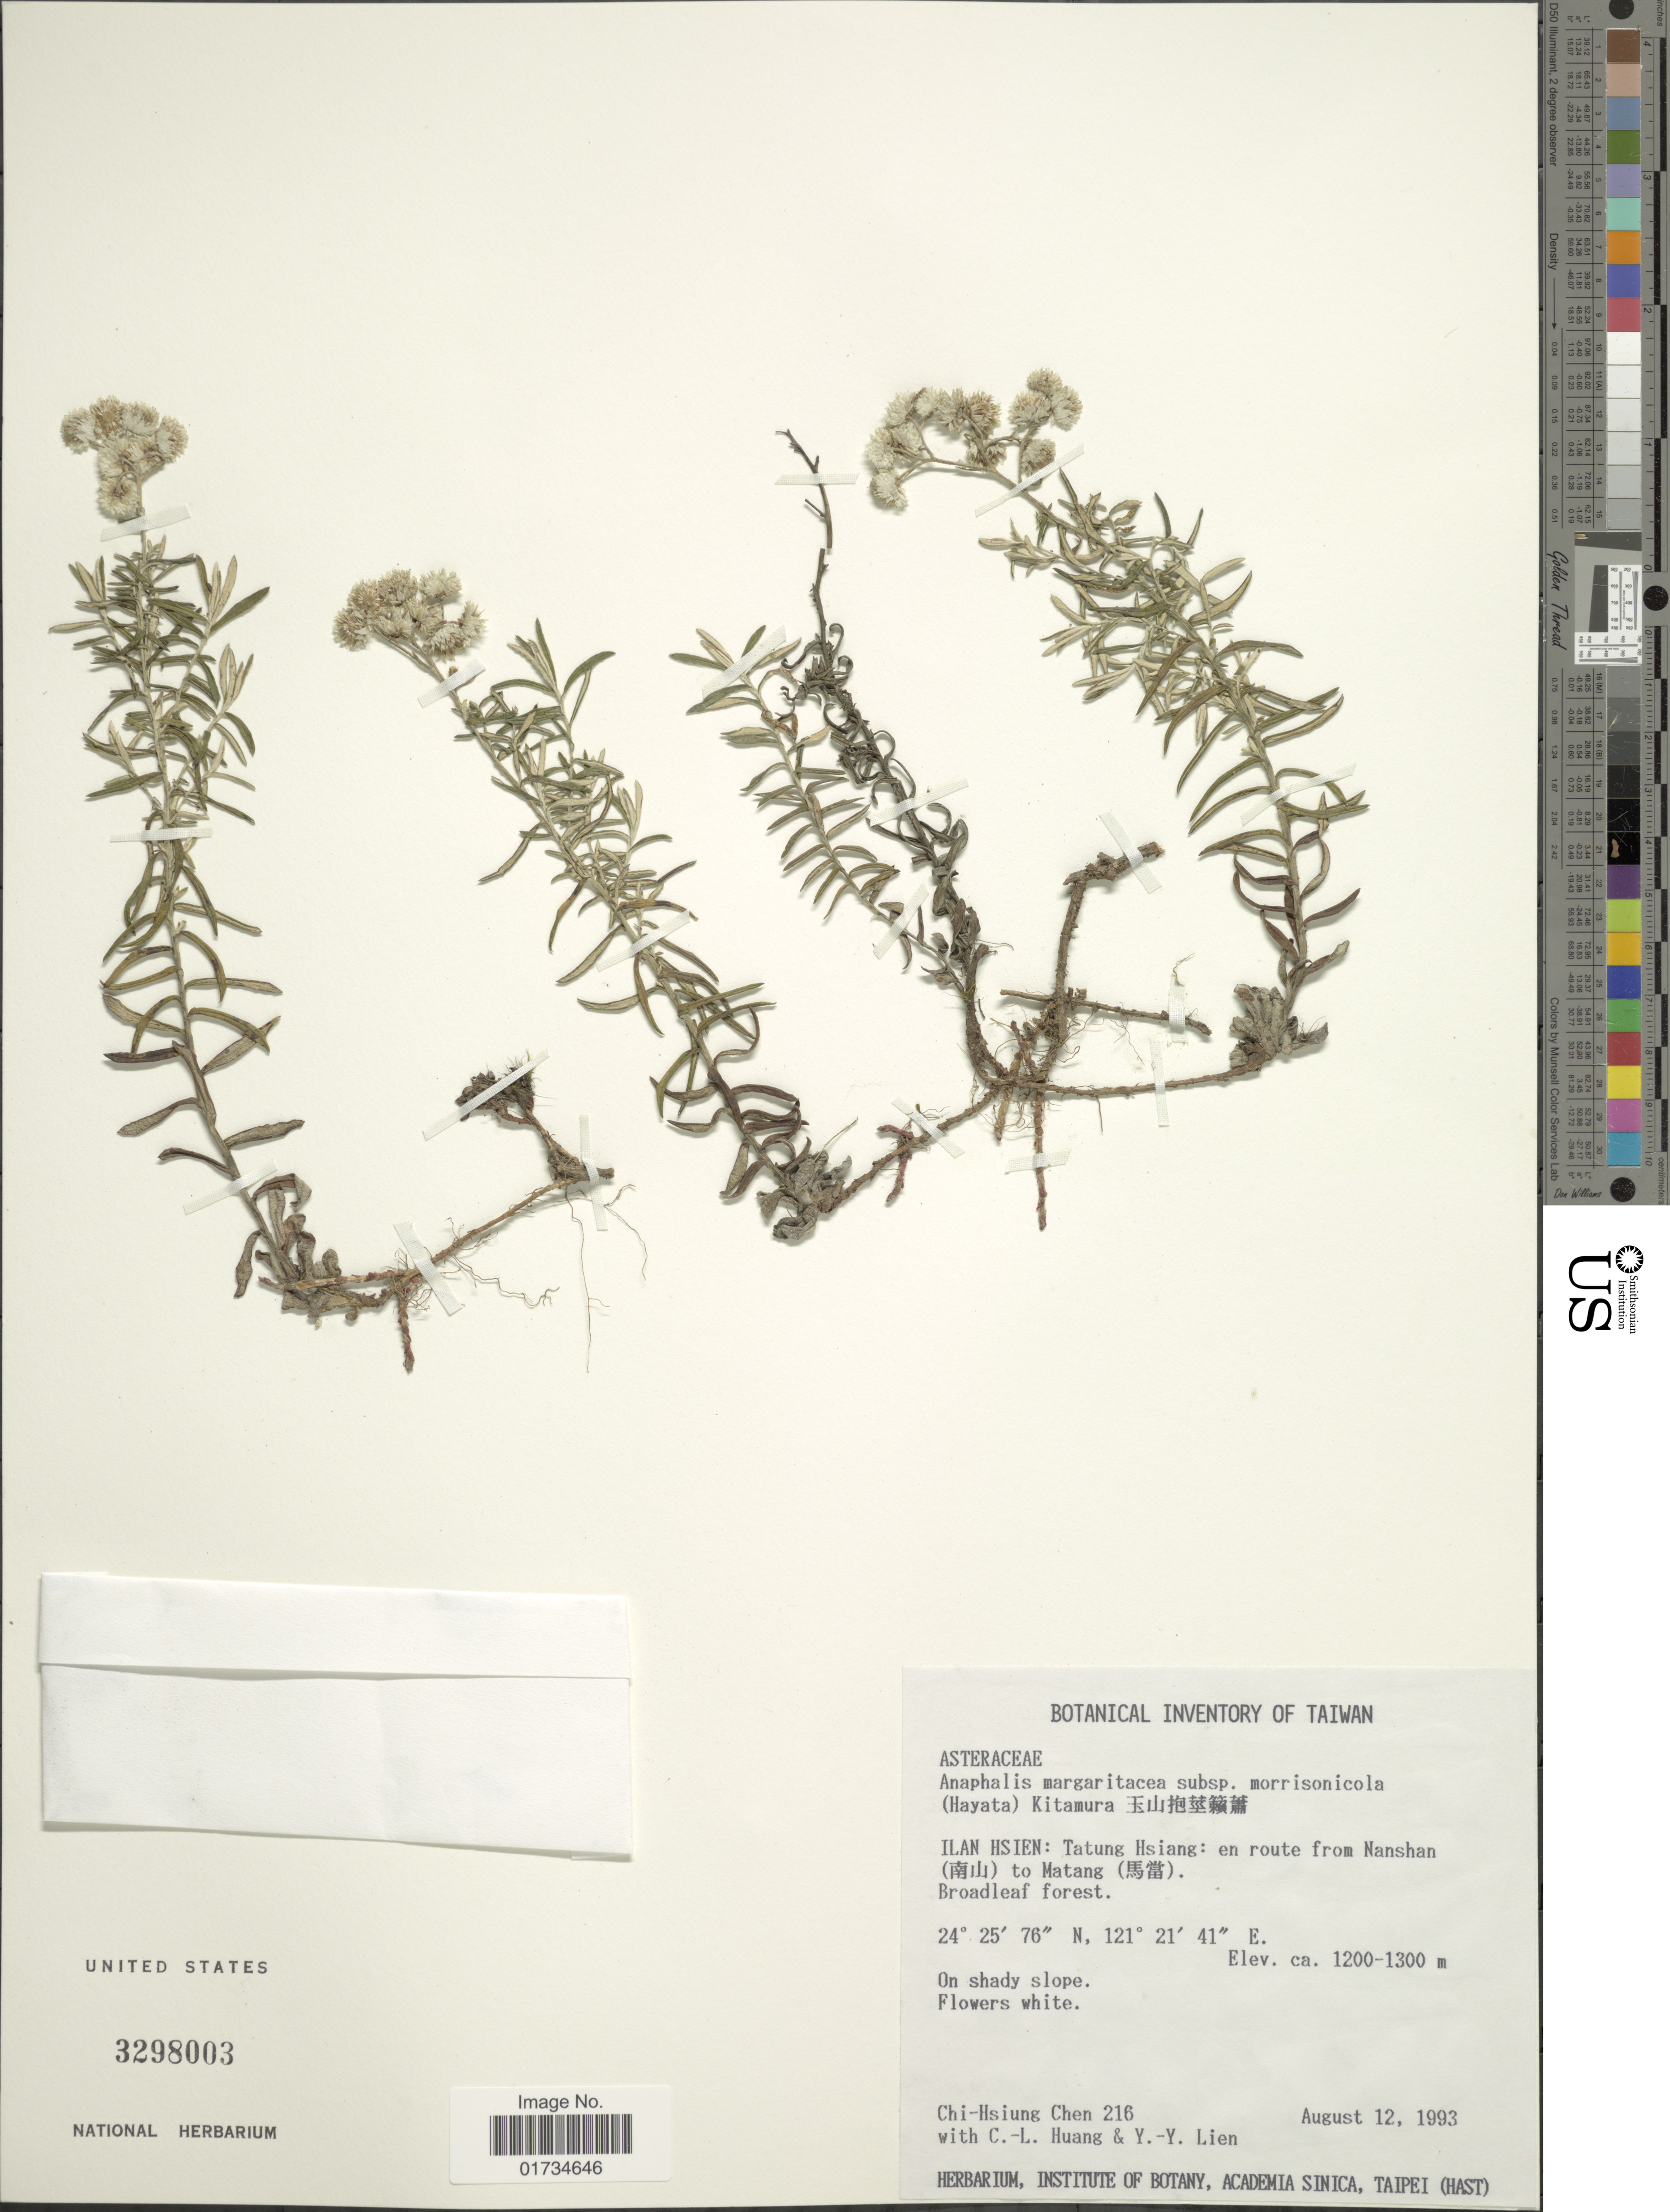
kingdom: Plantae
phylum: Tracheophyta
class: Magnoliopsida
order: Asterales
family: Asteraceae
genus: Anaphalis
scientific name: Anaphalis margaritacea var. cinnamomea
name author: (DC.) Herder & Maxim.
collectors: C.-H. Chen, C.-L. Huang & Y. Y. Lien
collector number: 216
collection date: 1993-08-12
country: Taiwan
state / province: Ilan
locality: Taiwan. Ilan Hsien: Tatung Hsiang: en route from Nanshan to Matang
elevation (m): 1200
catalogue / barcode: US 3298003